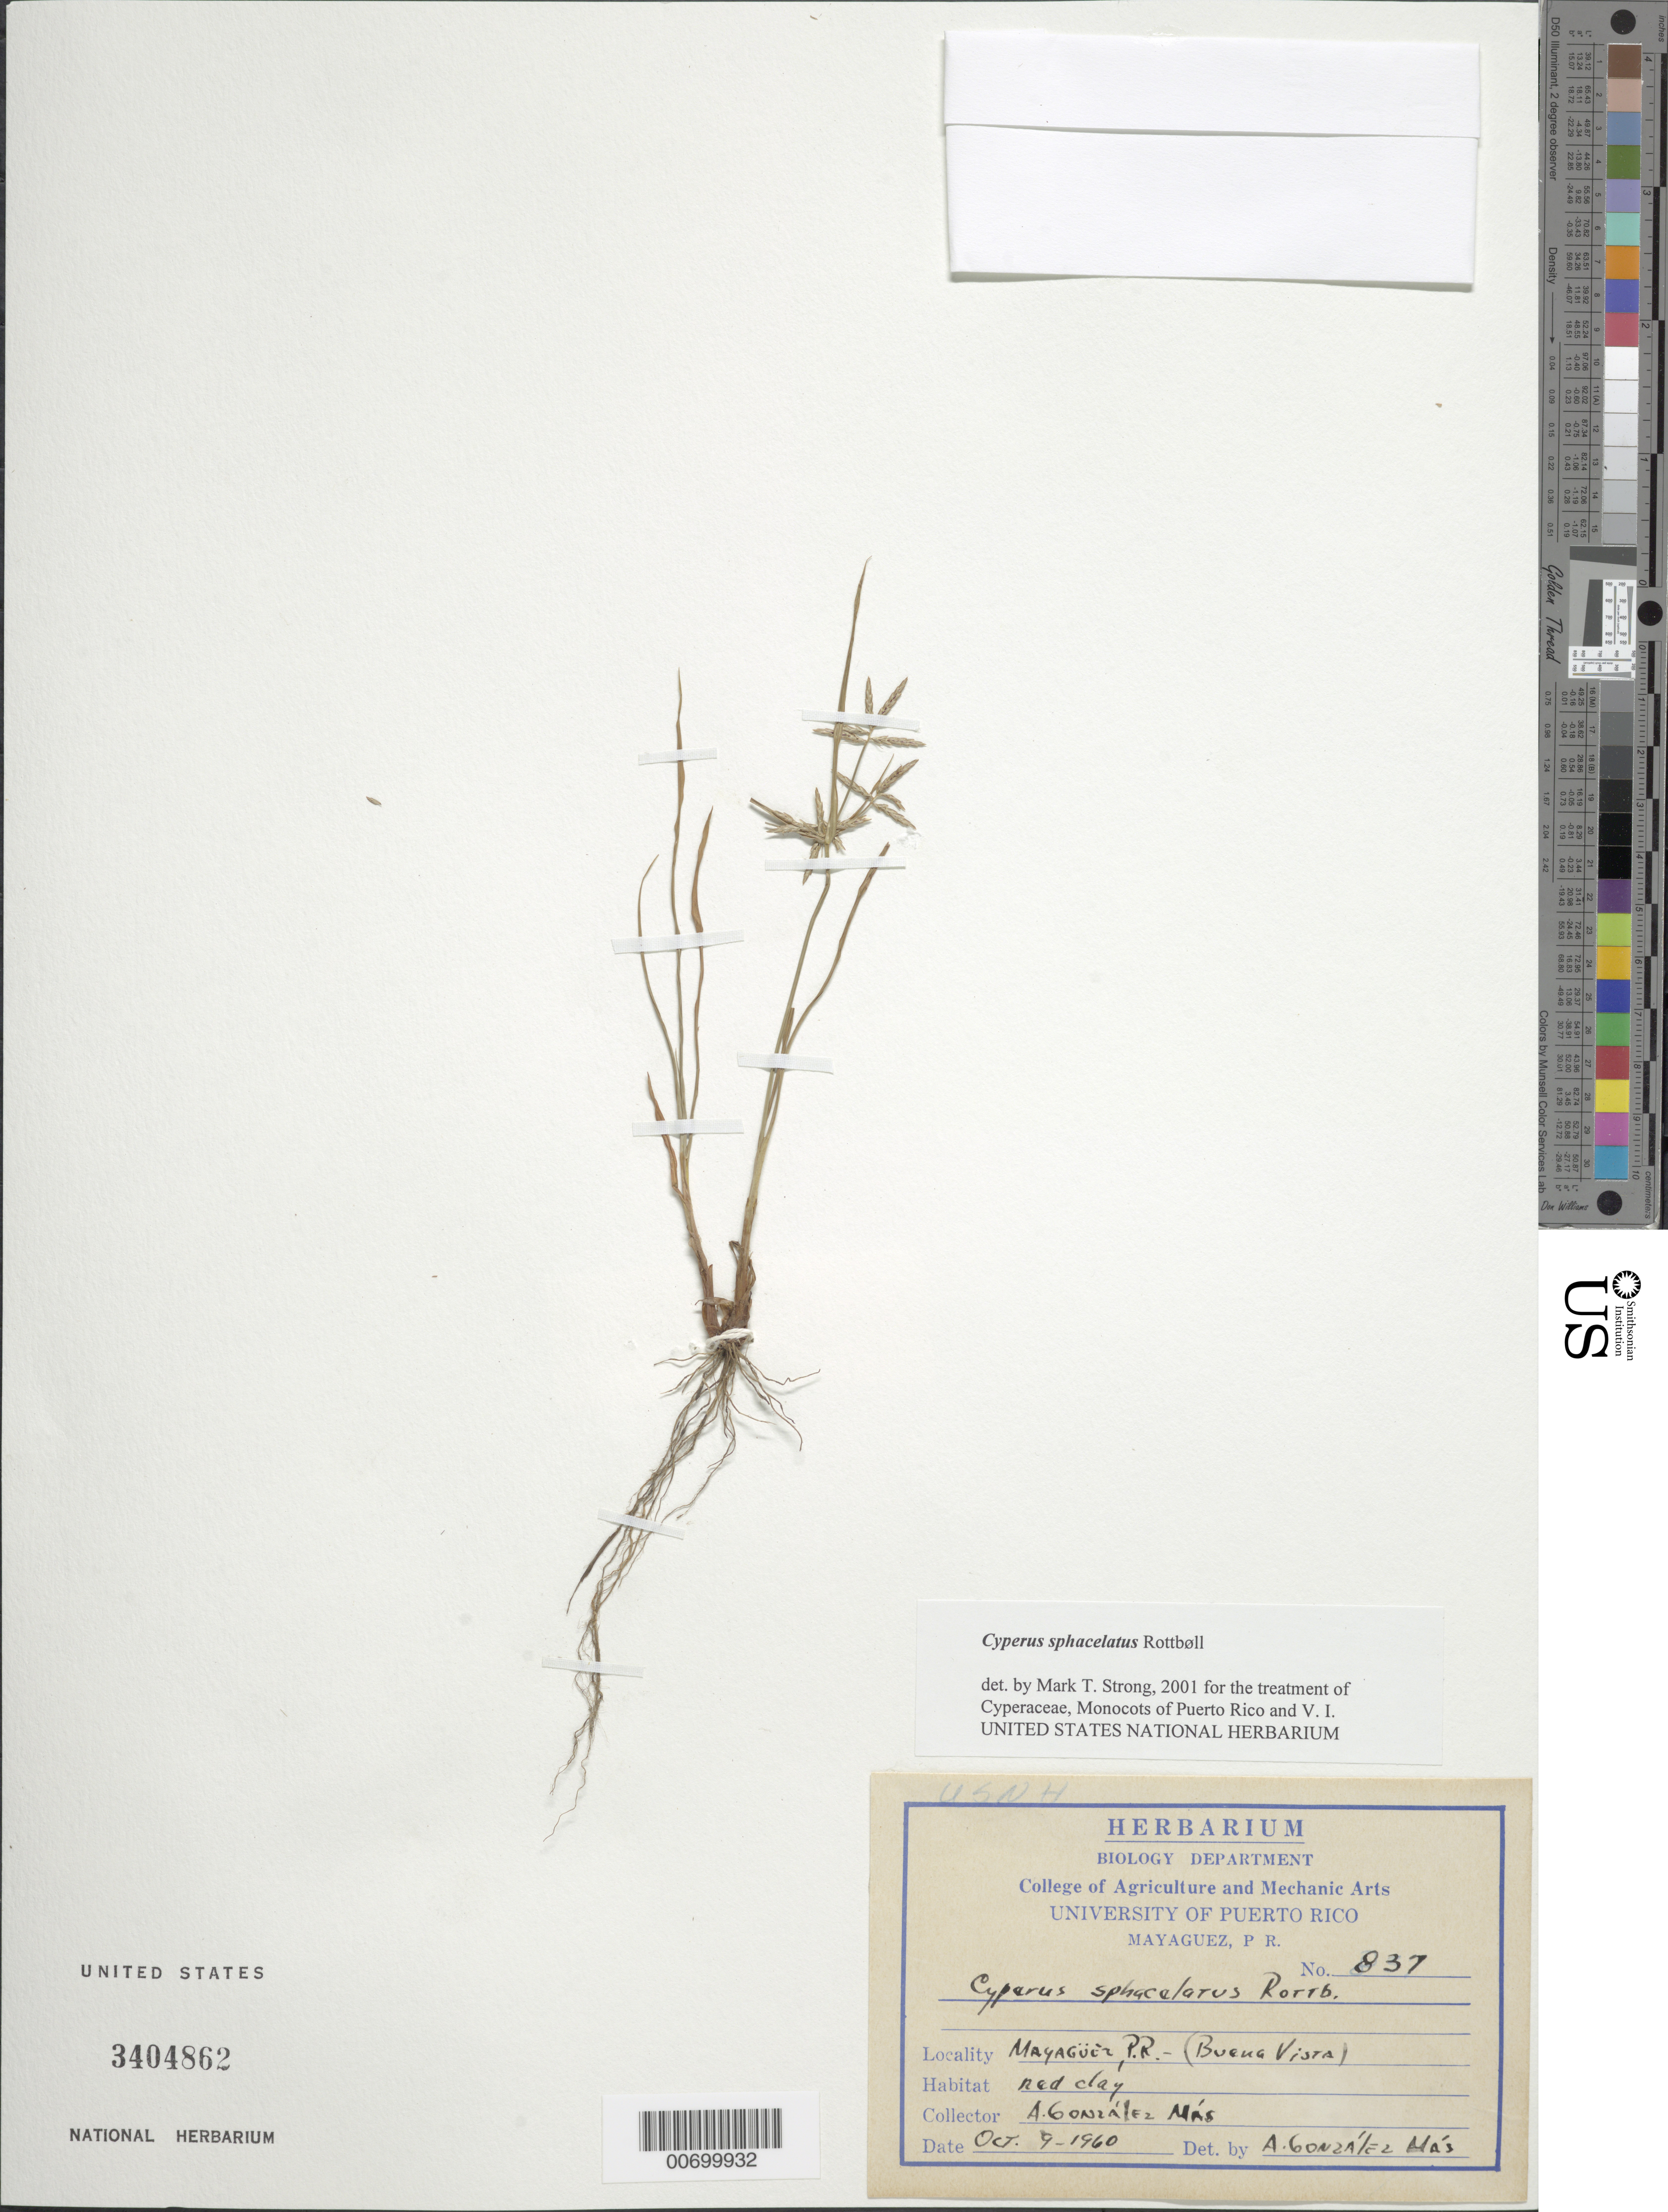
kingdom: Plantae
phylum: Tracheophyta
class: Liliopsida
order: Poales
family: Cyperaceae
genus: Cyperus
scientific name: Cyperus sphacelatus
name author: Rottb.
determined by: Strong, M. T., (US), Smithsonian Institution - National Museum of Natural History (UNITED STATES)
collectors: A. González Más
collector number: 837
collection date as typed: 09 Oct 1960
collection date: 1960-10-09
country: Puerto Rico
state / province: Mayagüez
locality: Mayagüez: Buena Vista.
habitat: Red clay.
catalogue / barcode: US 3404862